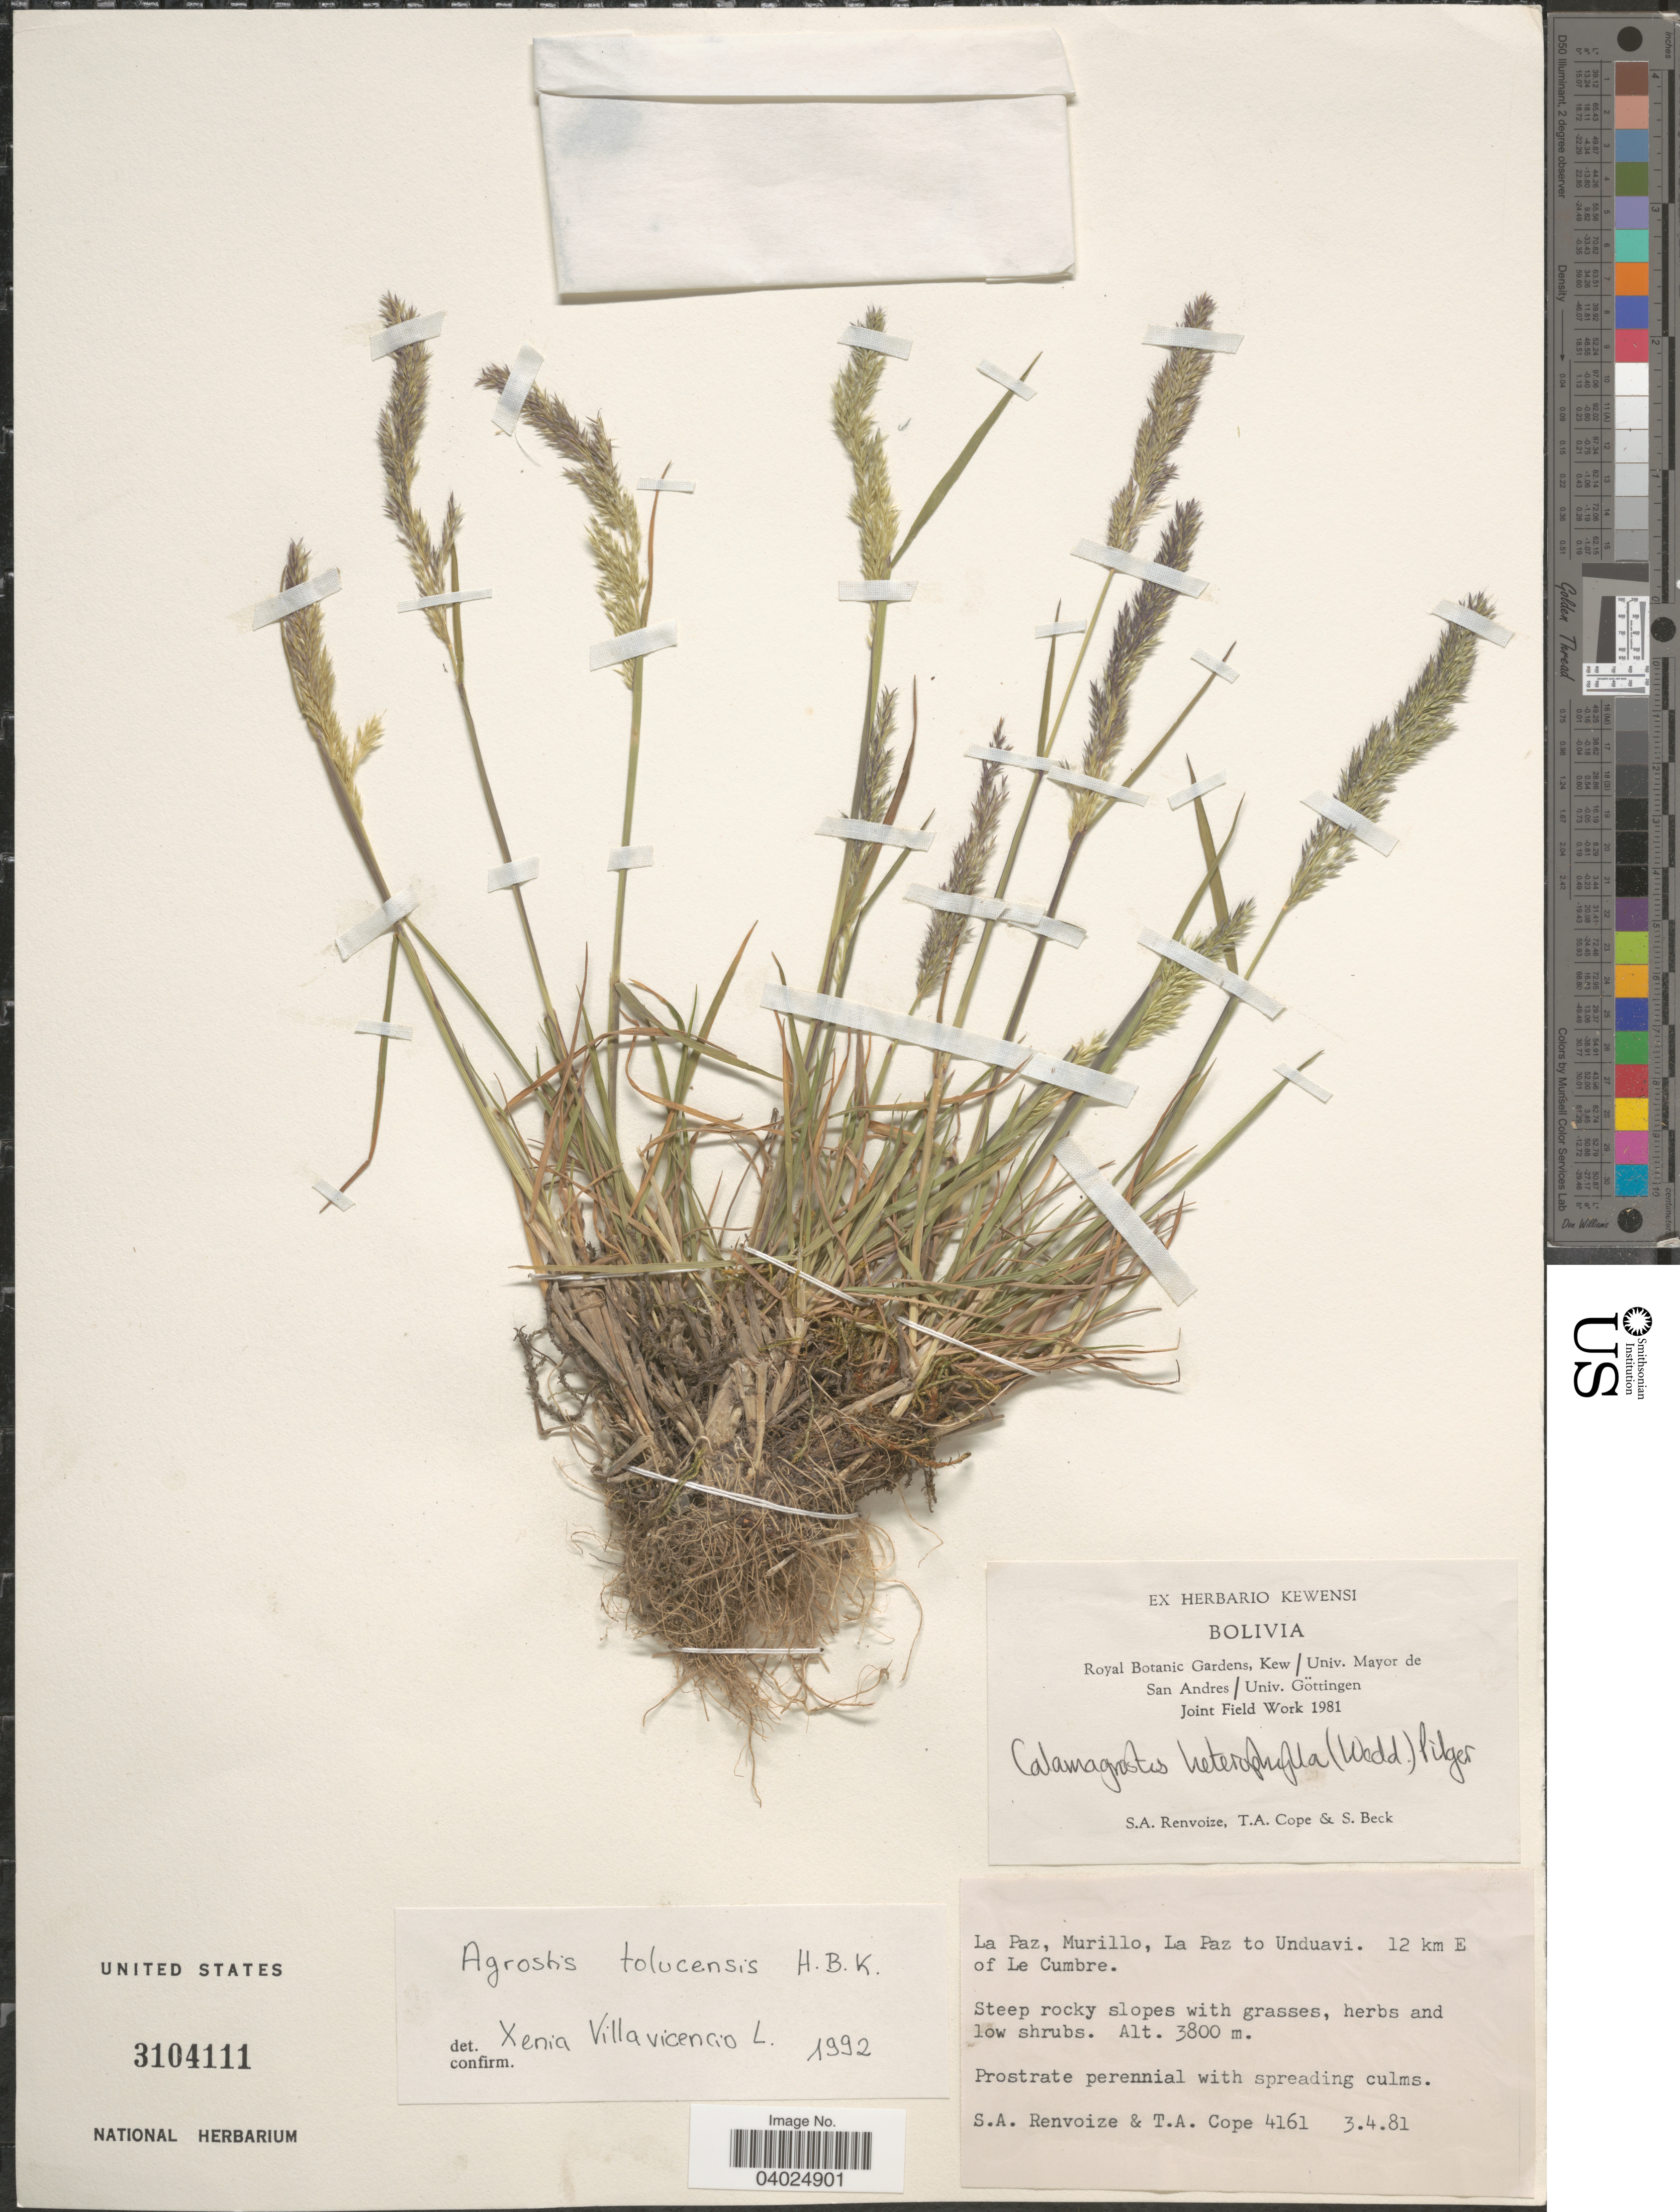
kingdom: Plantae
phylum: Tracheophyta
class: Liliopsida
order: Poales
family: Poaceae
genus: Agrostis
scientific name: Agrostis tolucensis Kunth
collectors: S. A. Renvoize, T. A. Cope & S. G. Beck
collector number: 4161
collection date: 1981-04-03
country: Bolivia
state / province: La Paz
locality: Murillo, La Paz to Unduavi. 12 km E of Le Cumbre.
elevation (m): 3800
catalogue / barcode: US 3104111